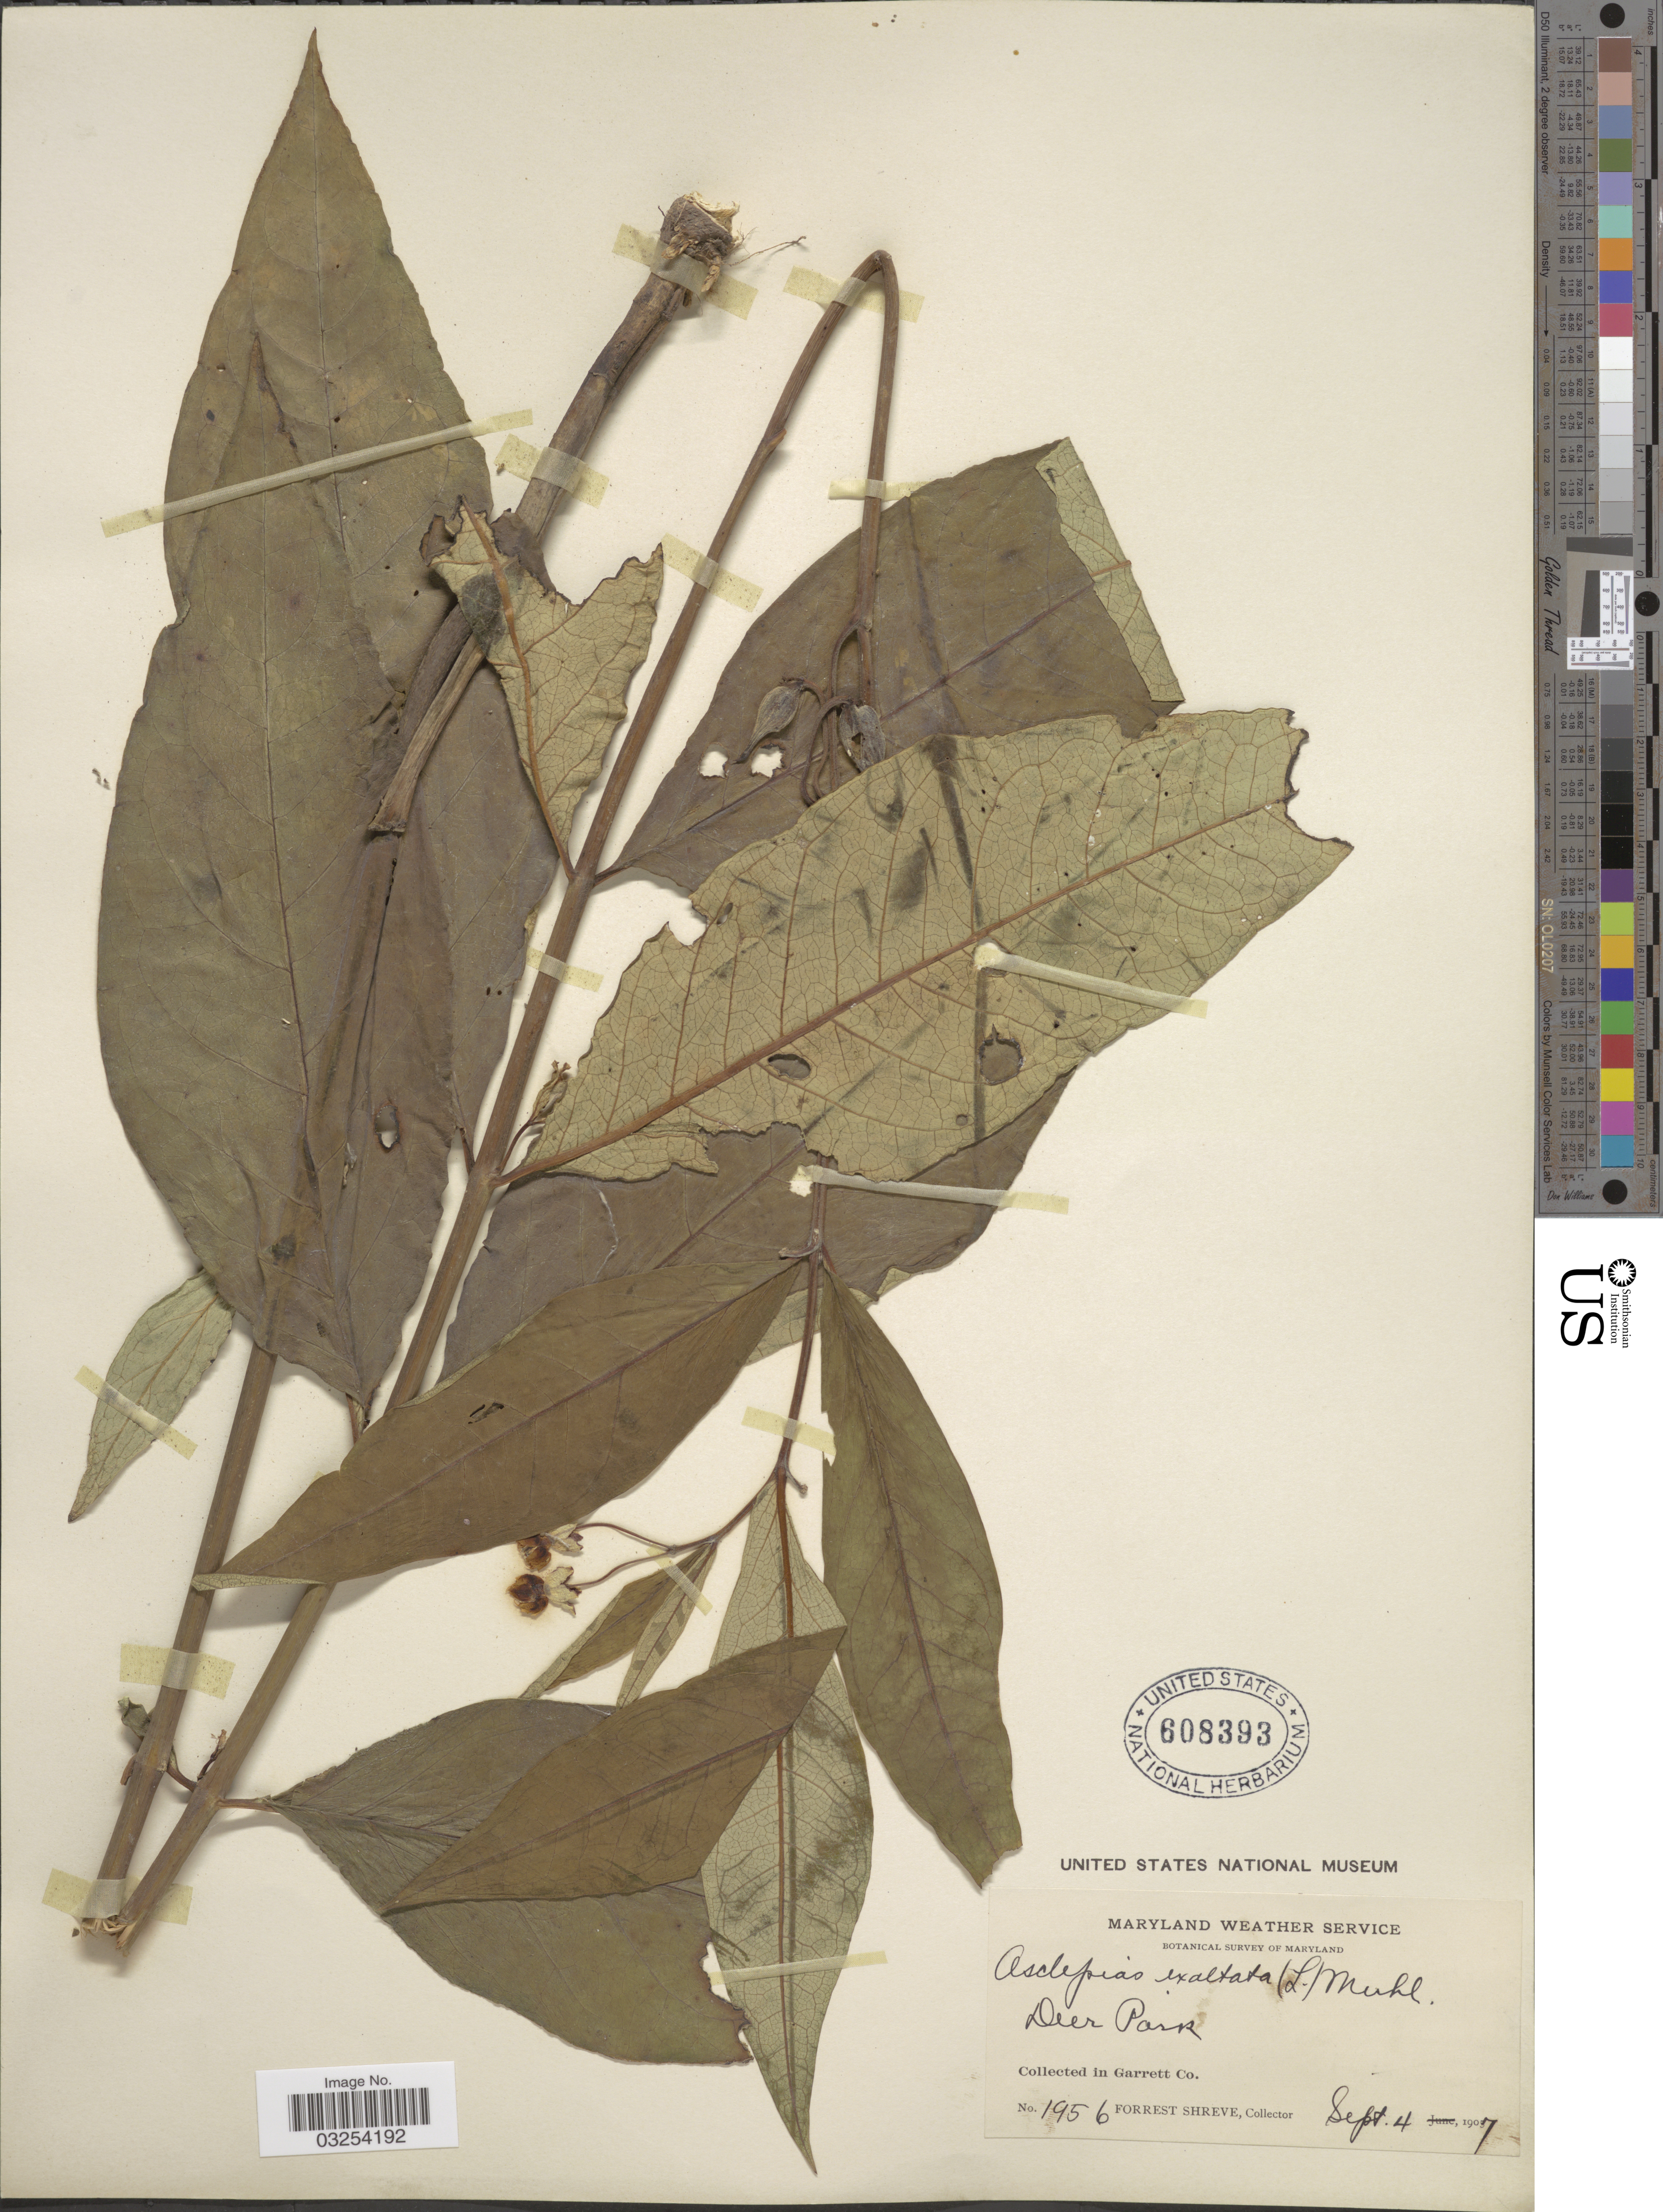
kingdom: Plantae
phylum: Tracheophyta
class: Magnoliopsida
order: Gentianales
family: Apocynaceae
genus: Asclepias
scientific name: Asclepias exaltata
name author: Muhl.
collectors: F. Shreve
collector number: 1956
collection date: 1907-09-04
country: United States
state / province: Maryland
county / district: Garrett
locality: Deer Park. Garrett Co.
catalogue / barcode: US 608393